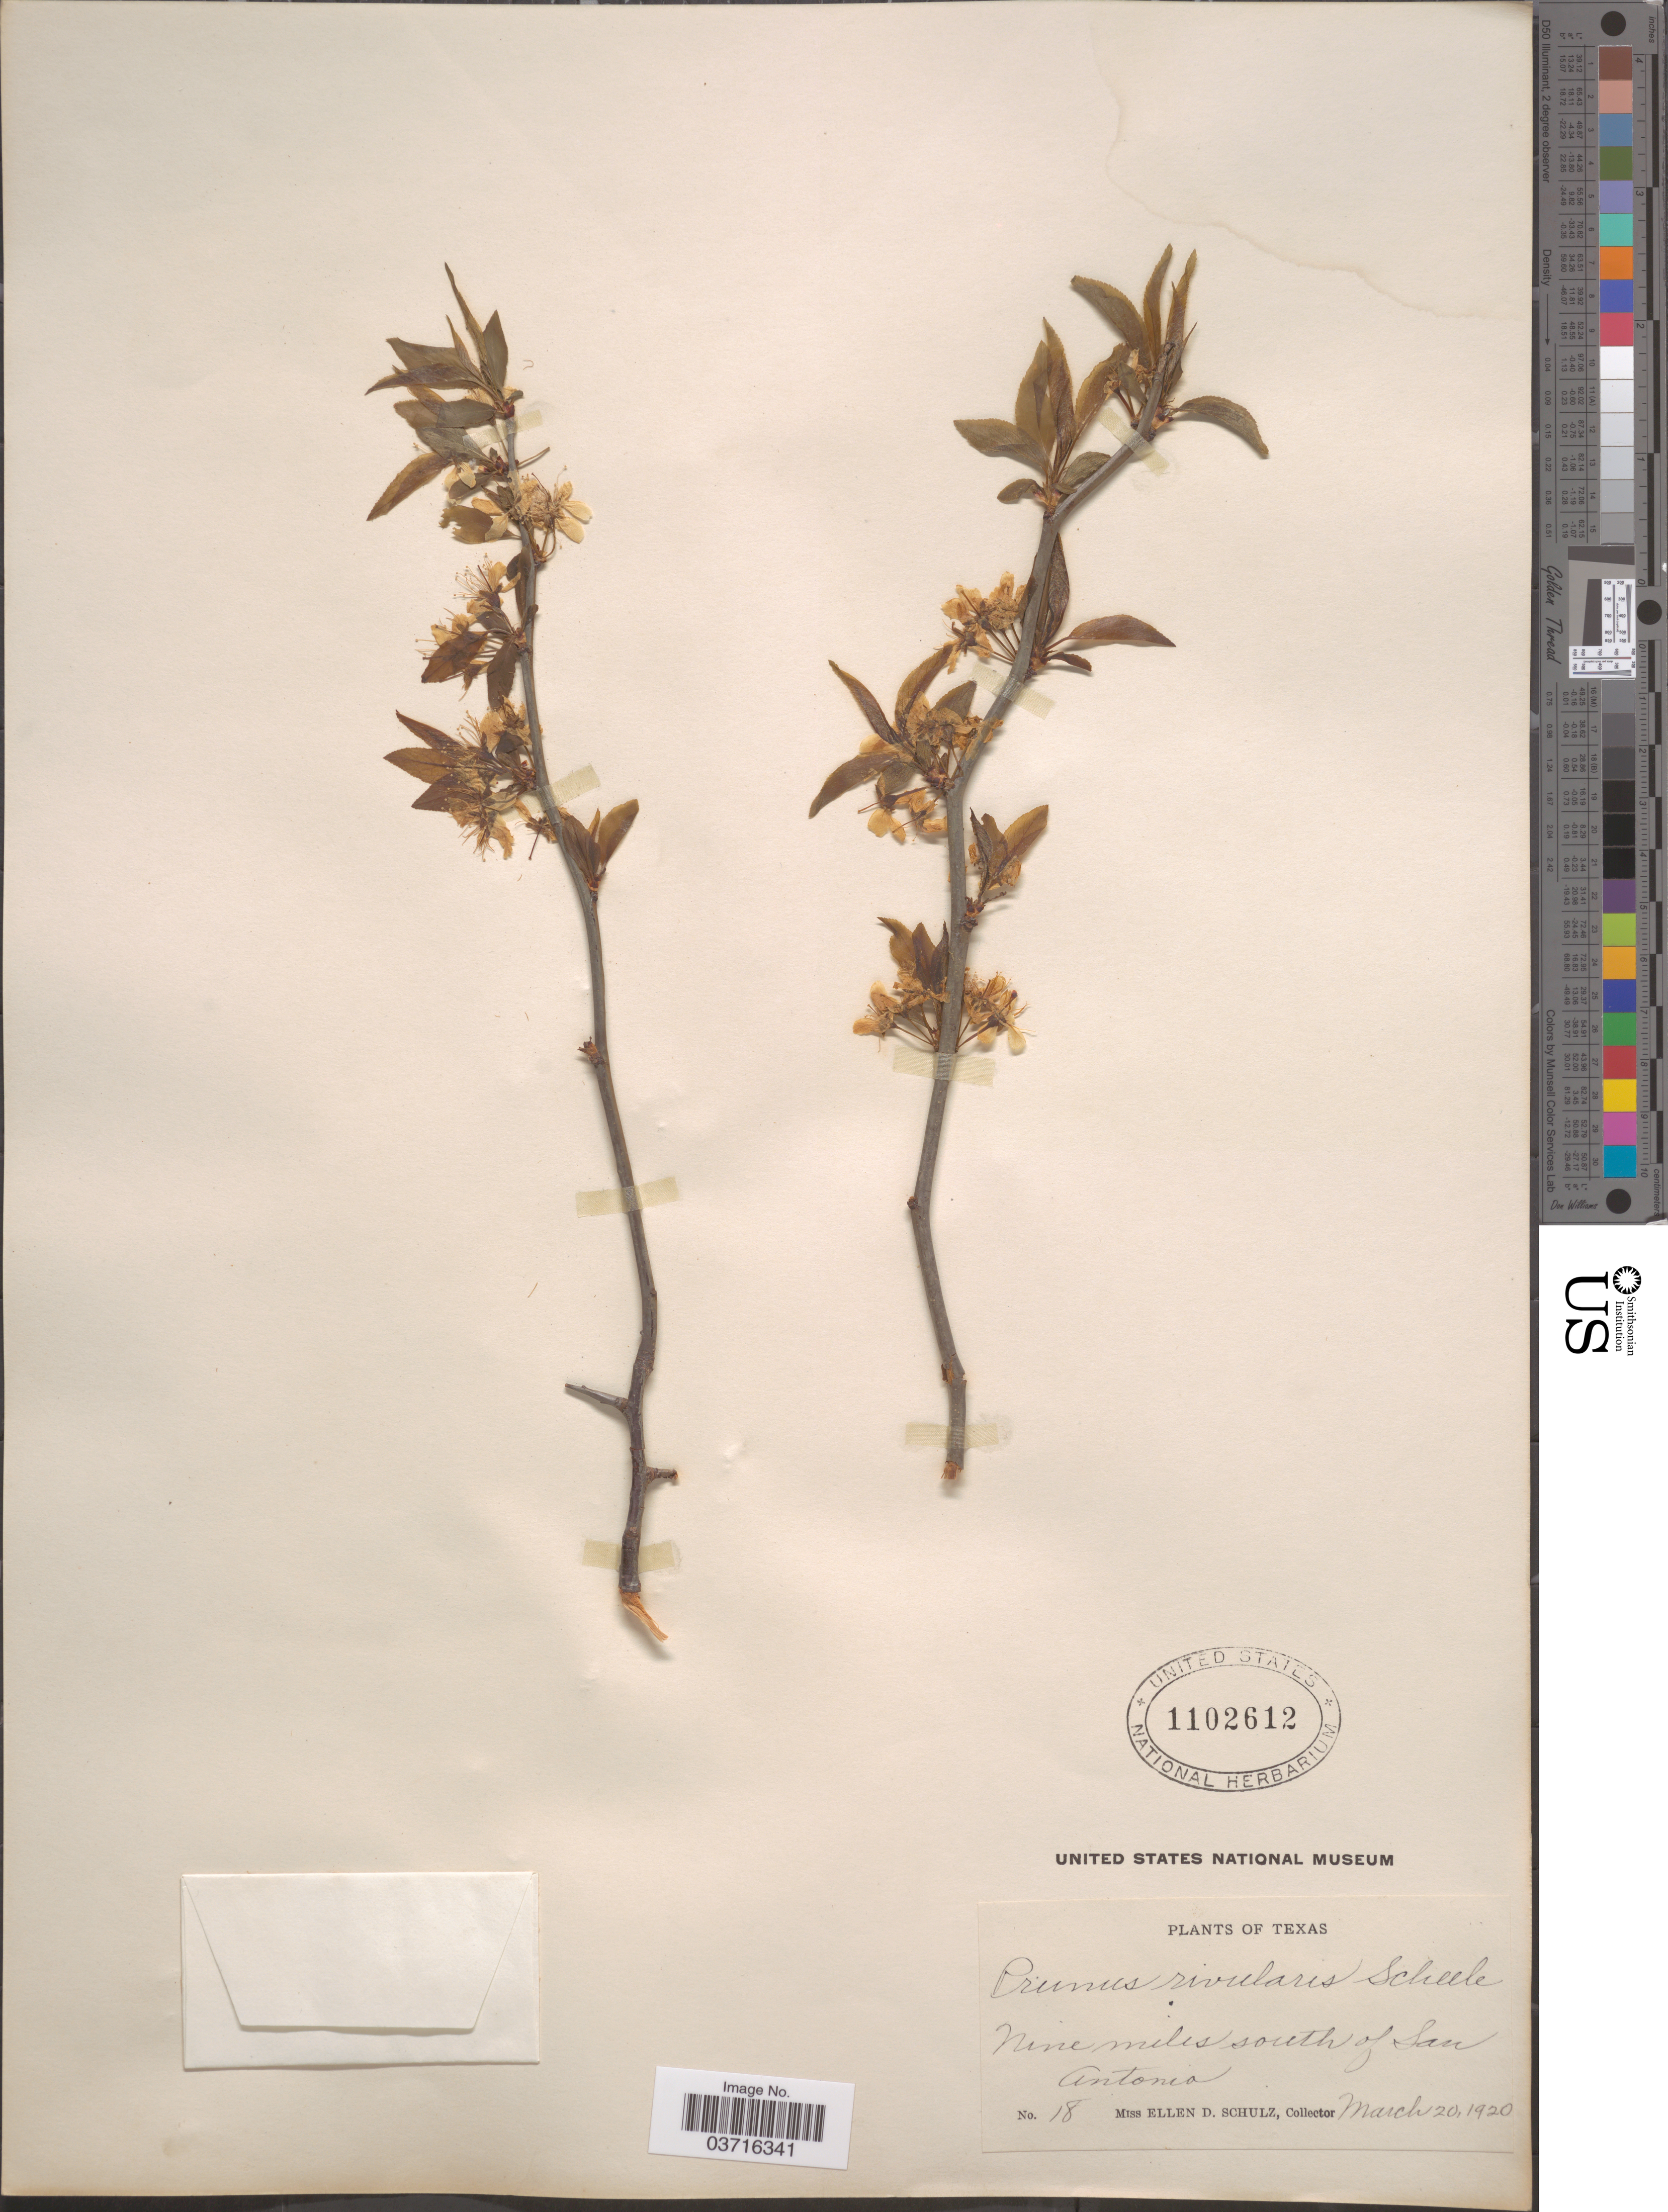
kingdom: Plantae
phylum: Tracheophyta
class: Magnoliopsida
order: Rosales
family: Rosaceae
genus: Prunus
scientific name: Prunus rivularis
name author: Scheele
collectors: E. D. Schulz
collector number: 18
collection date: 1920-03-20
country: United States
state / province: Texas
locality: Nine miles south of San Antonio.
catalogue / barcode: US 1102612